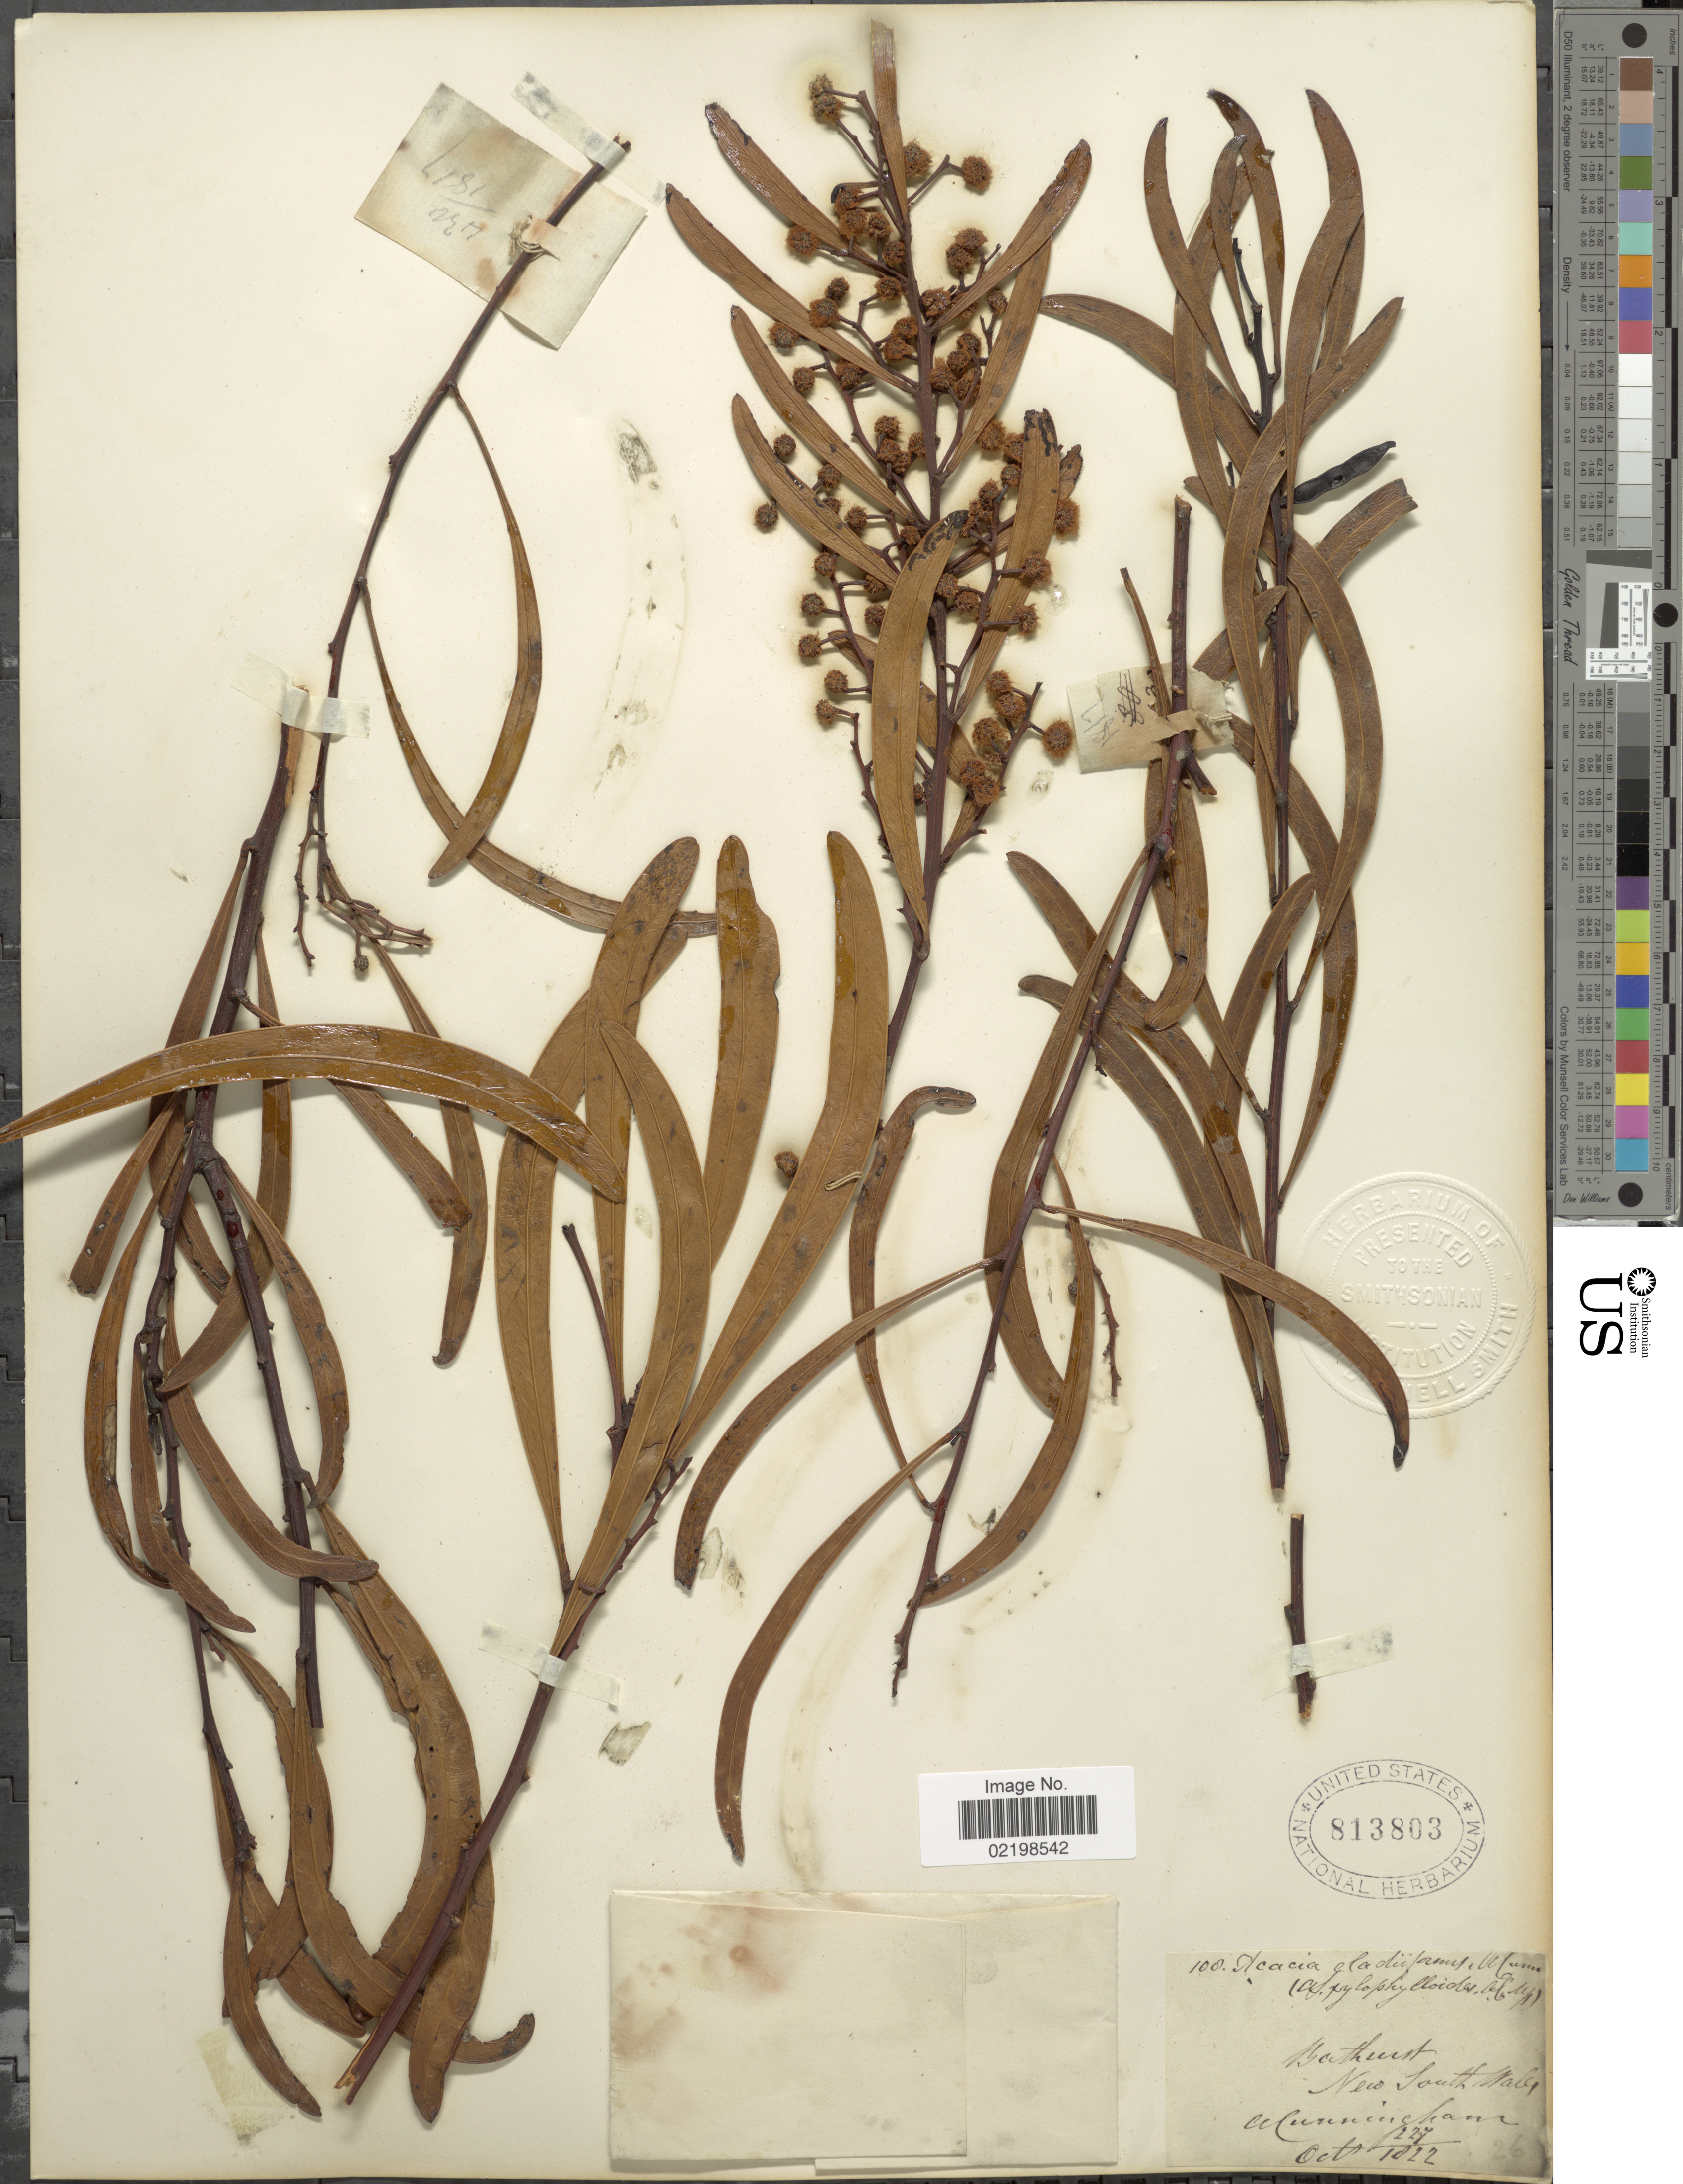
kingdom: Plantae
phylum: Tracheophyta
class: Magnoliopsida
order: Fabales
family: Fabaceae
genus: Acacia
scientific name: Acacia gladiiformis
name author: Benth.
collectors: A. Cunningham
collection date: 1822-10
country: Australia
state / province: New South Wales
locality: Bathurst, New South Wales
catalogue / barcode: US 813803